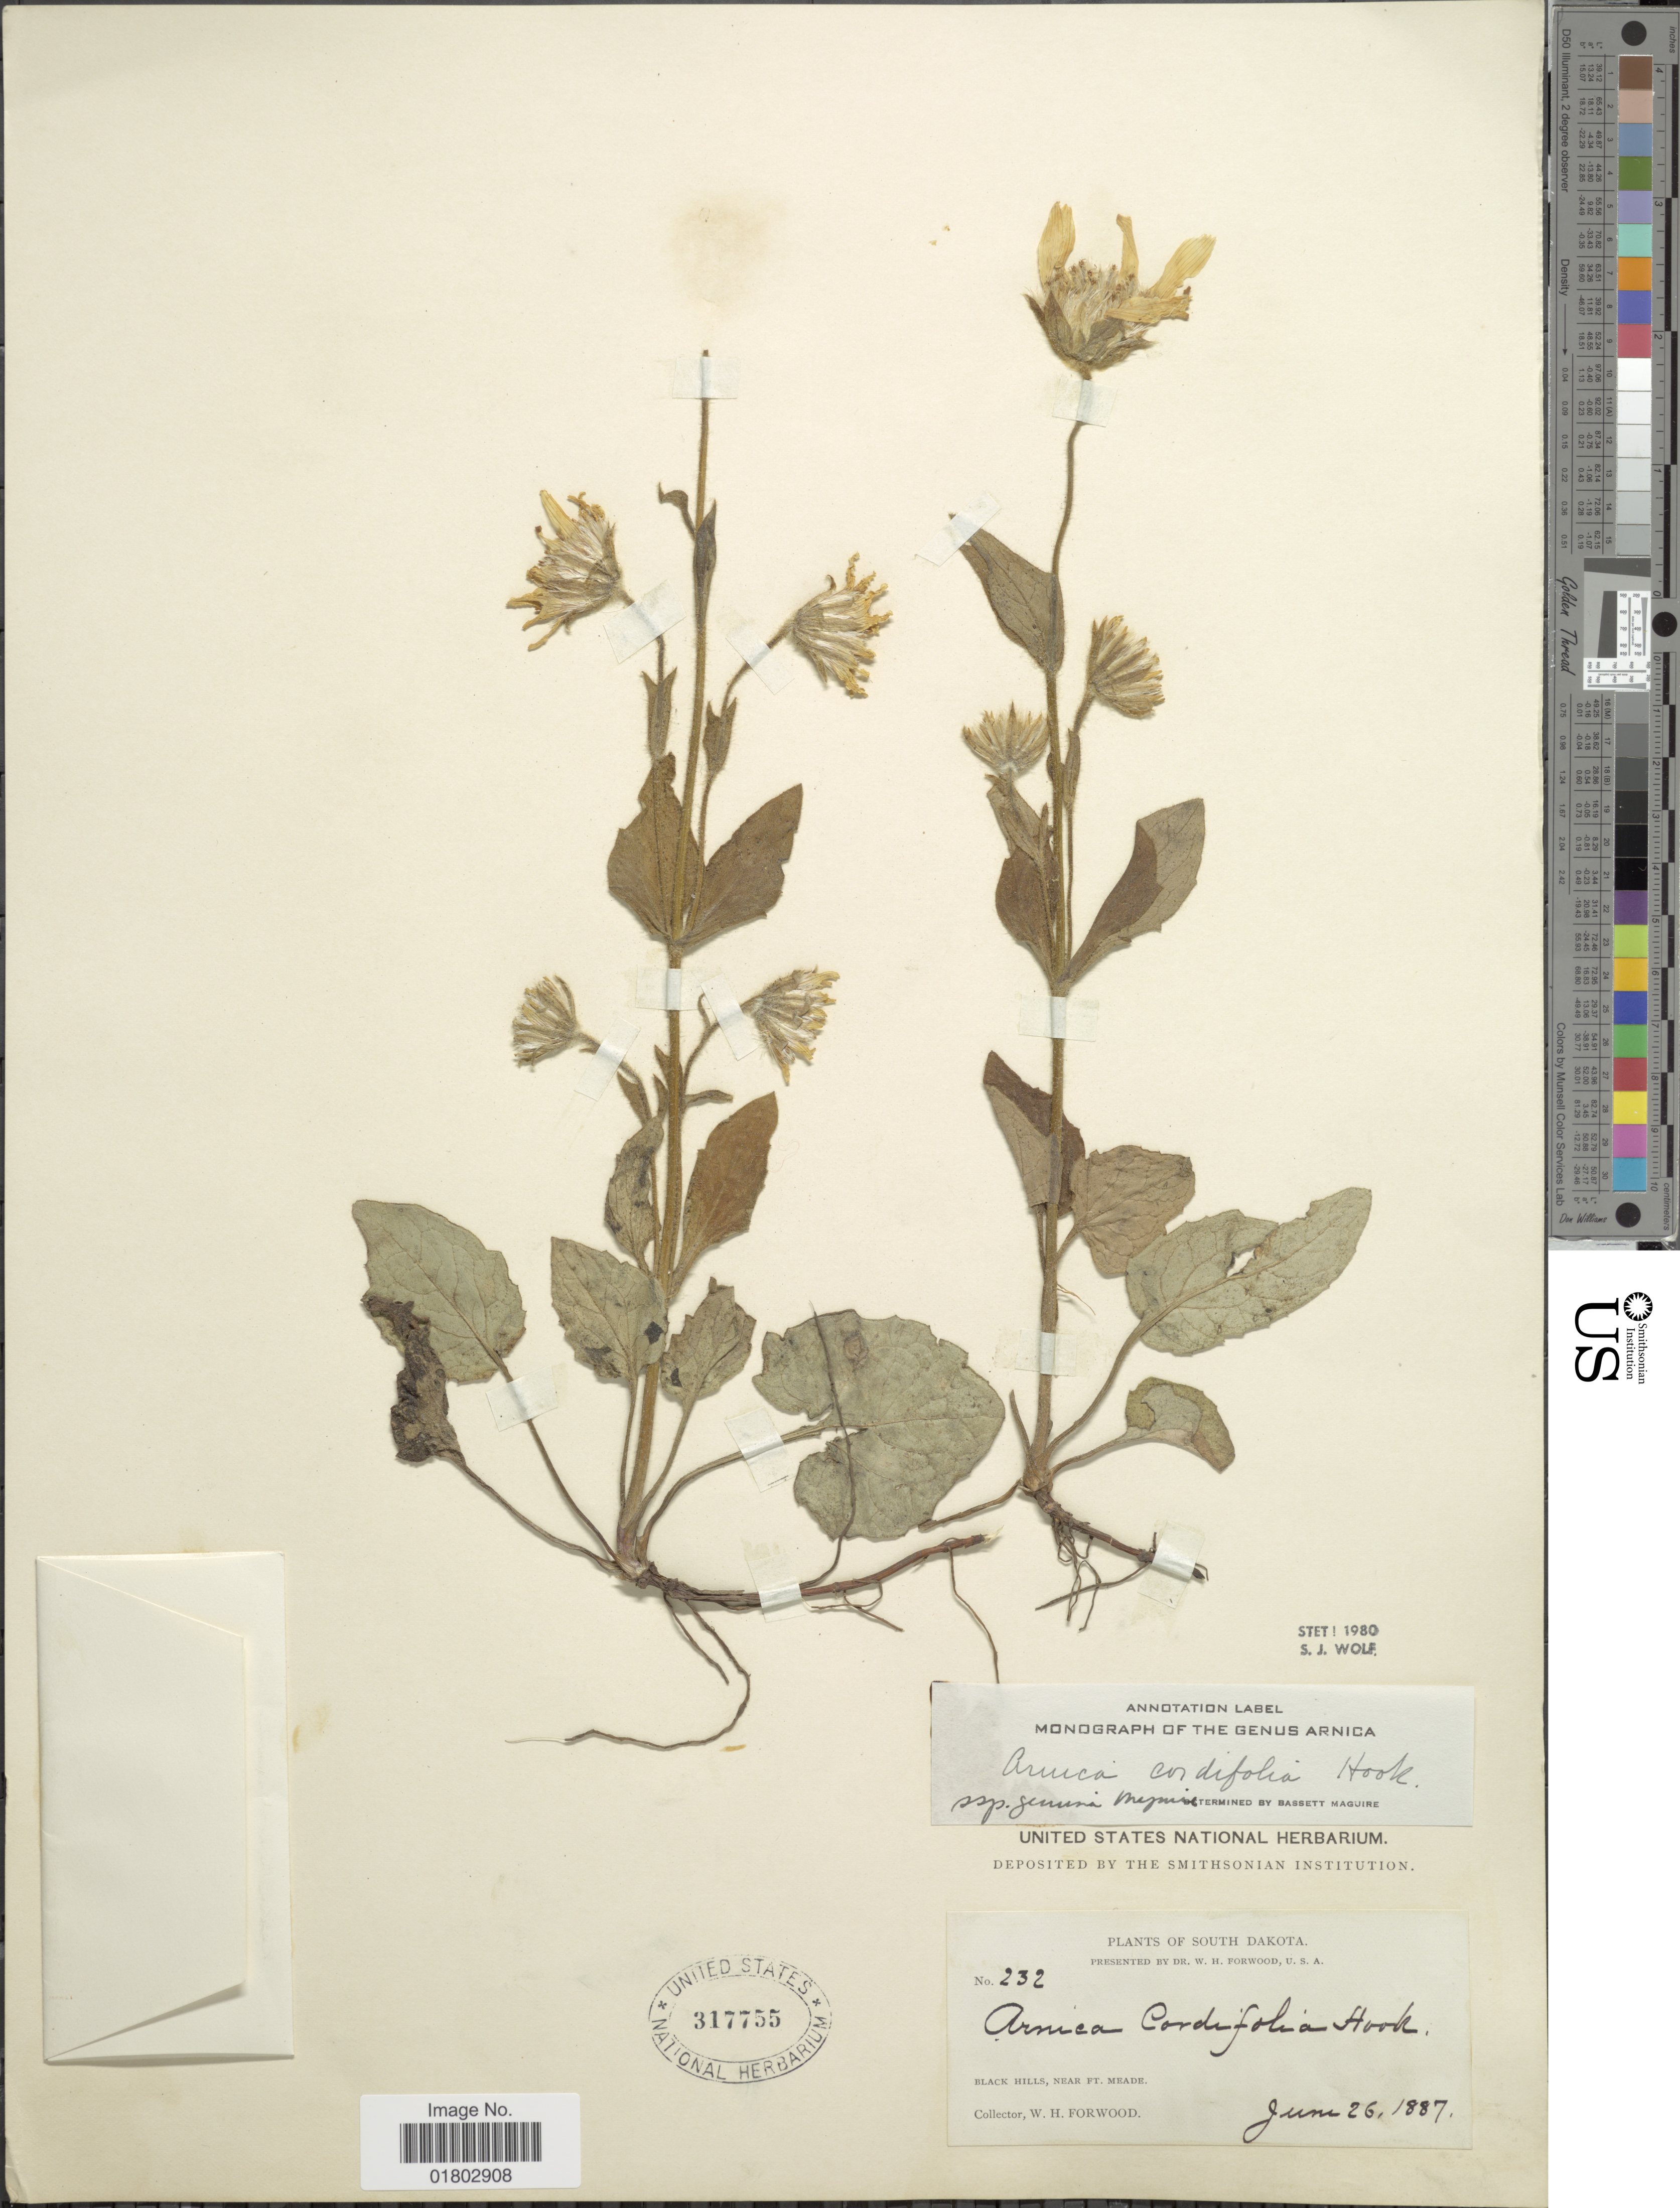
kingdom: Plantae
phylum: Tracheophyta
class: Magnoliopsida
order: Asterales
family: Asteraceae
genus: Arnica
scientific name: Arnica cordifolia subsp. genuina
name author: Maguire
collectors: W. Forwood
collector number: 232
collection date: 1887-06-26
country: United States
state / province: South Dakota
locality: Black Hills, near Ft Meade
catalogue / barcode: US 317755